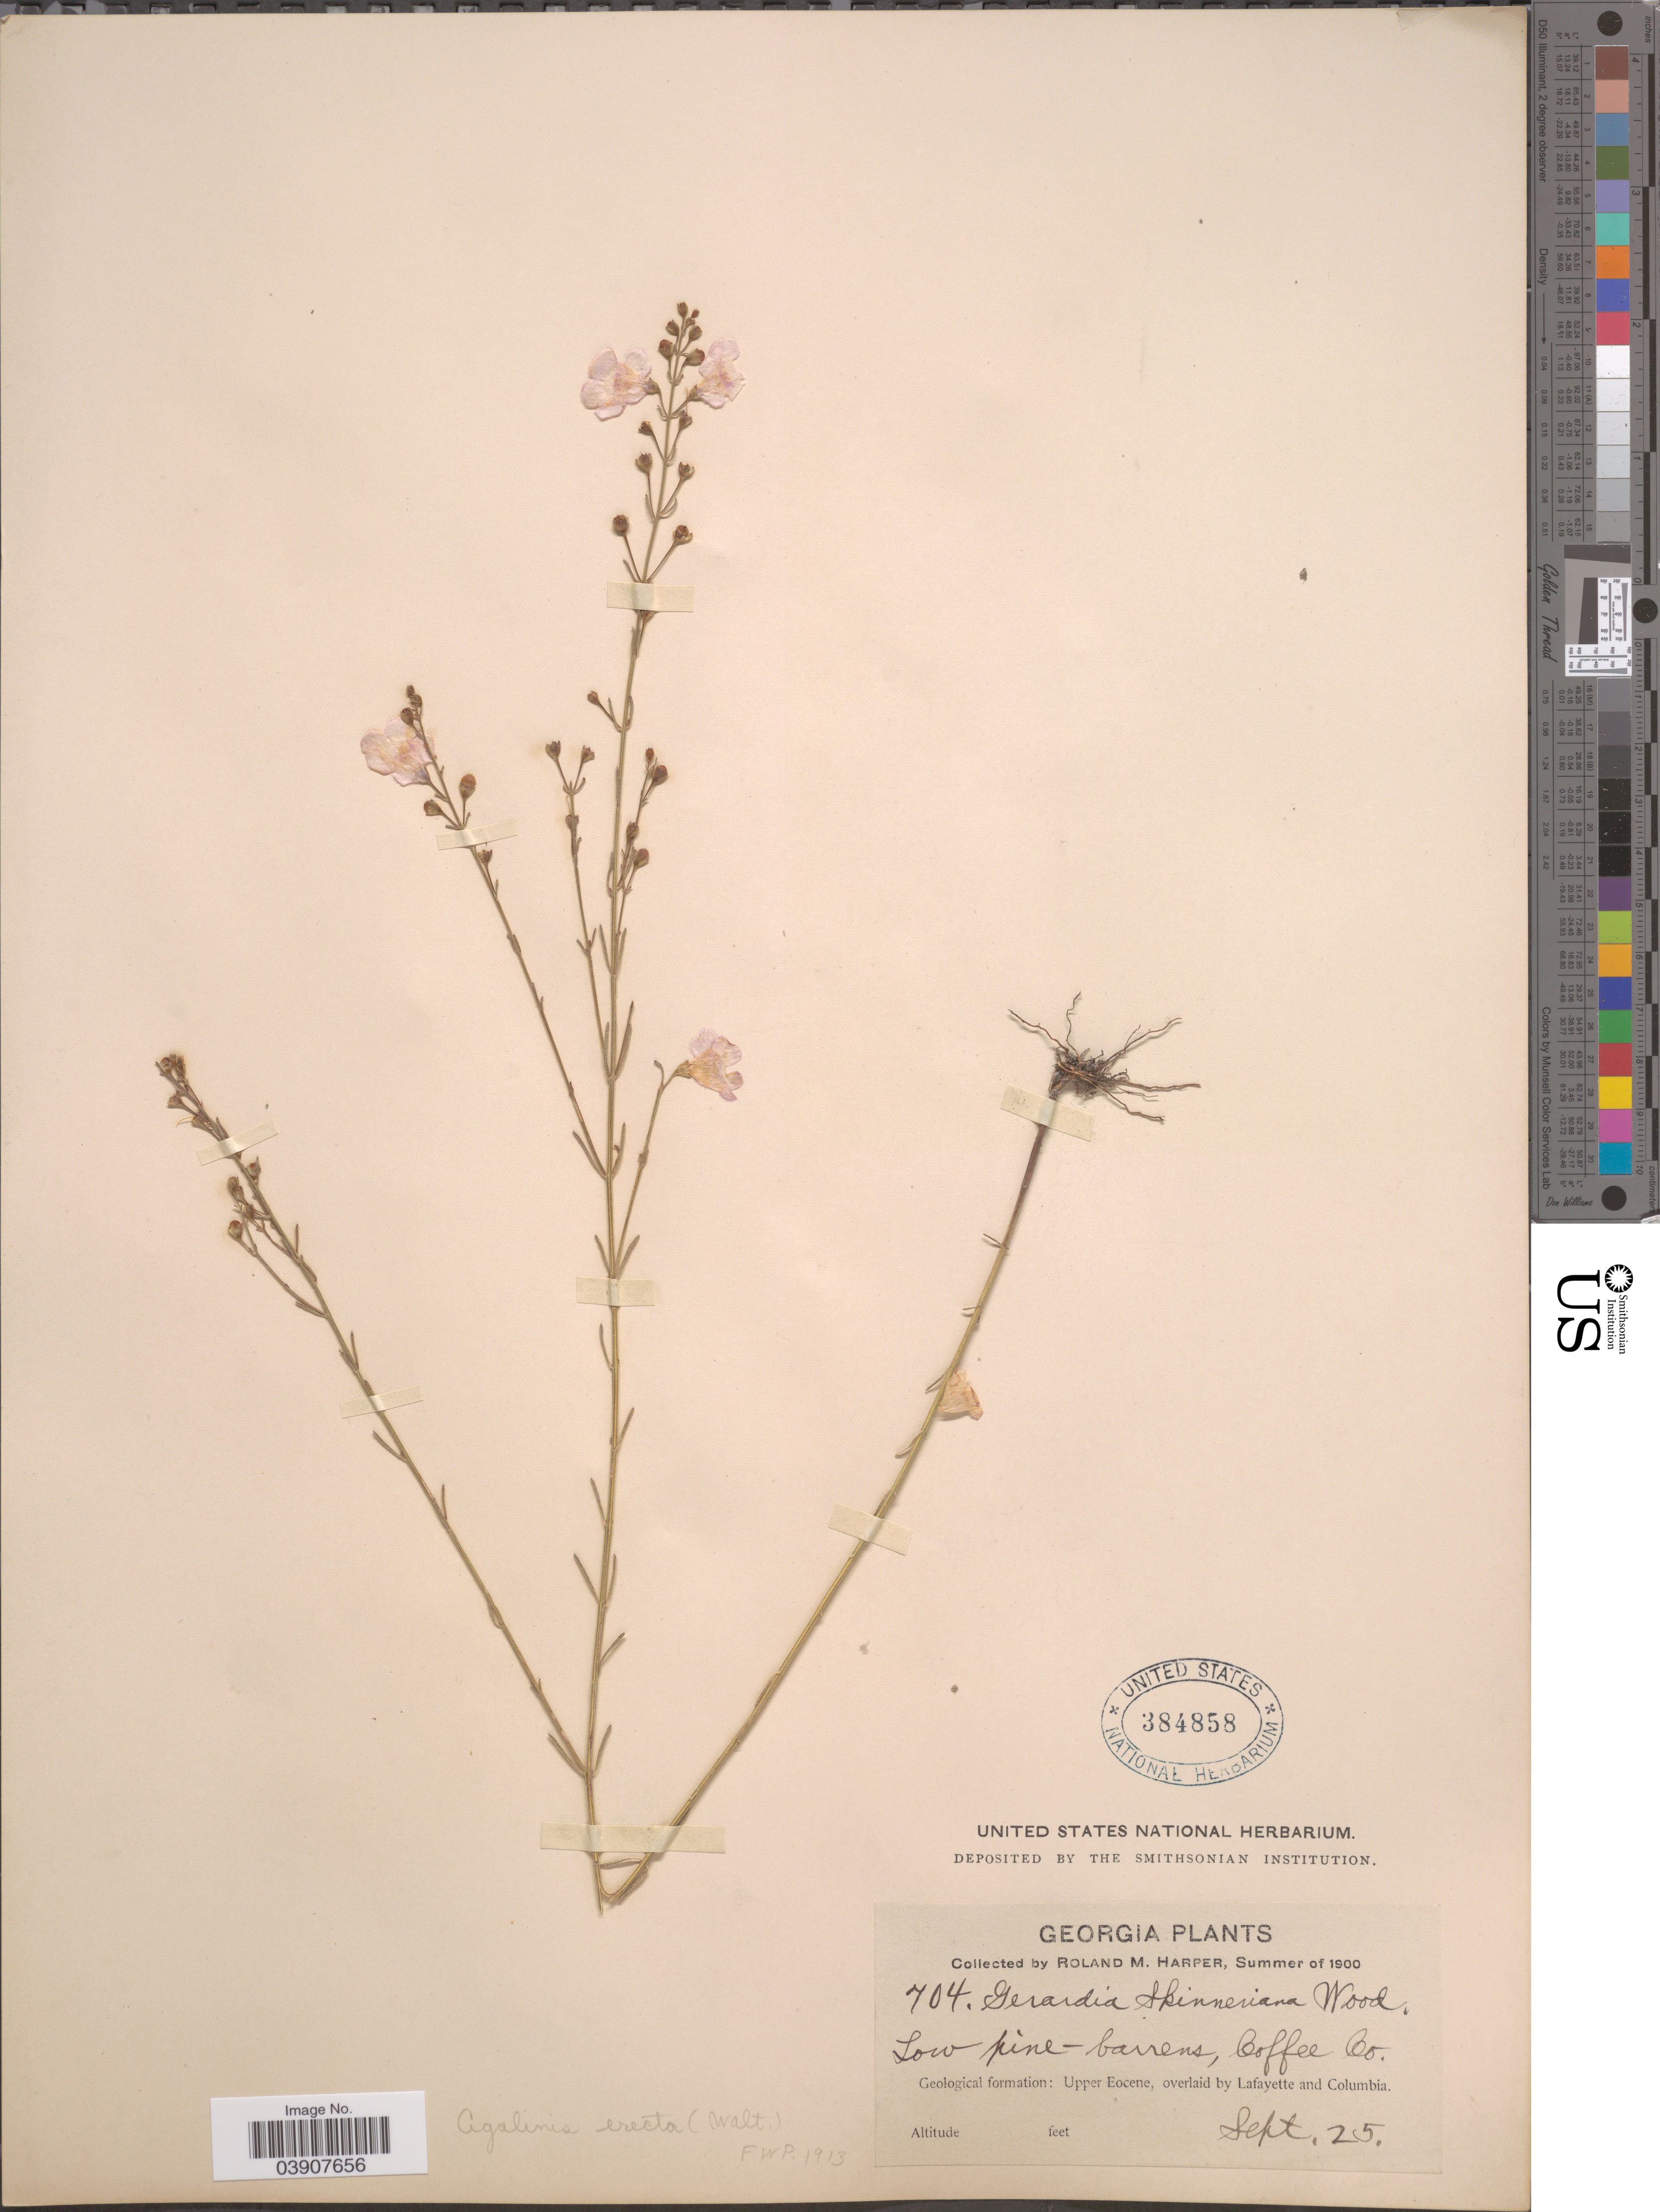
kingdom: Plantae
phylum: Tracheophyta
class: Magnoliopsida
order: Lamiales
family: Orobanchaceae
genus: Agalinis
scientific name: Agalinis erecta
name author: Pennell ex Small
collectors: R. M. Harper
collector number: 704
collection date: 1900-09-25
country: United States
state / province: Georgia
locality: Coffee Co. Geological formation: Upper Eocene, overlaid by Lafayette and Columbia.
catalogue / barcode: US 384858